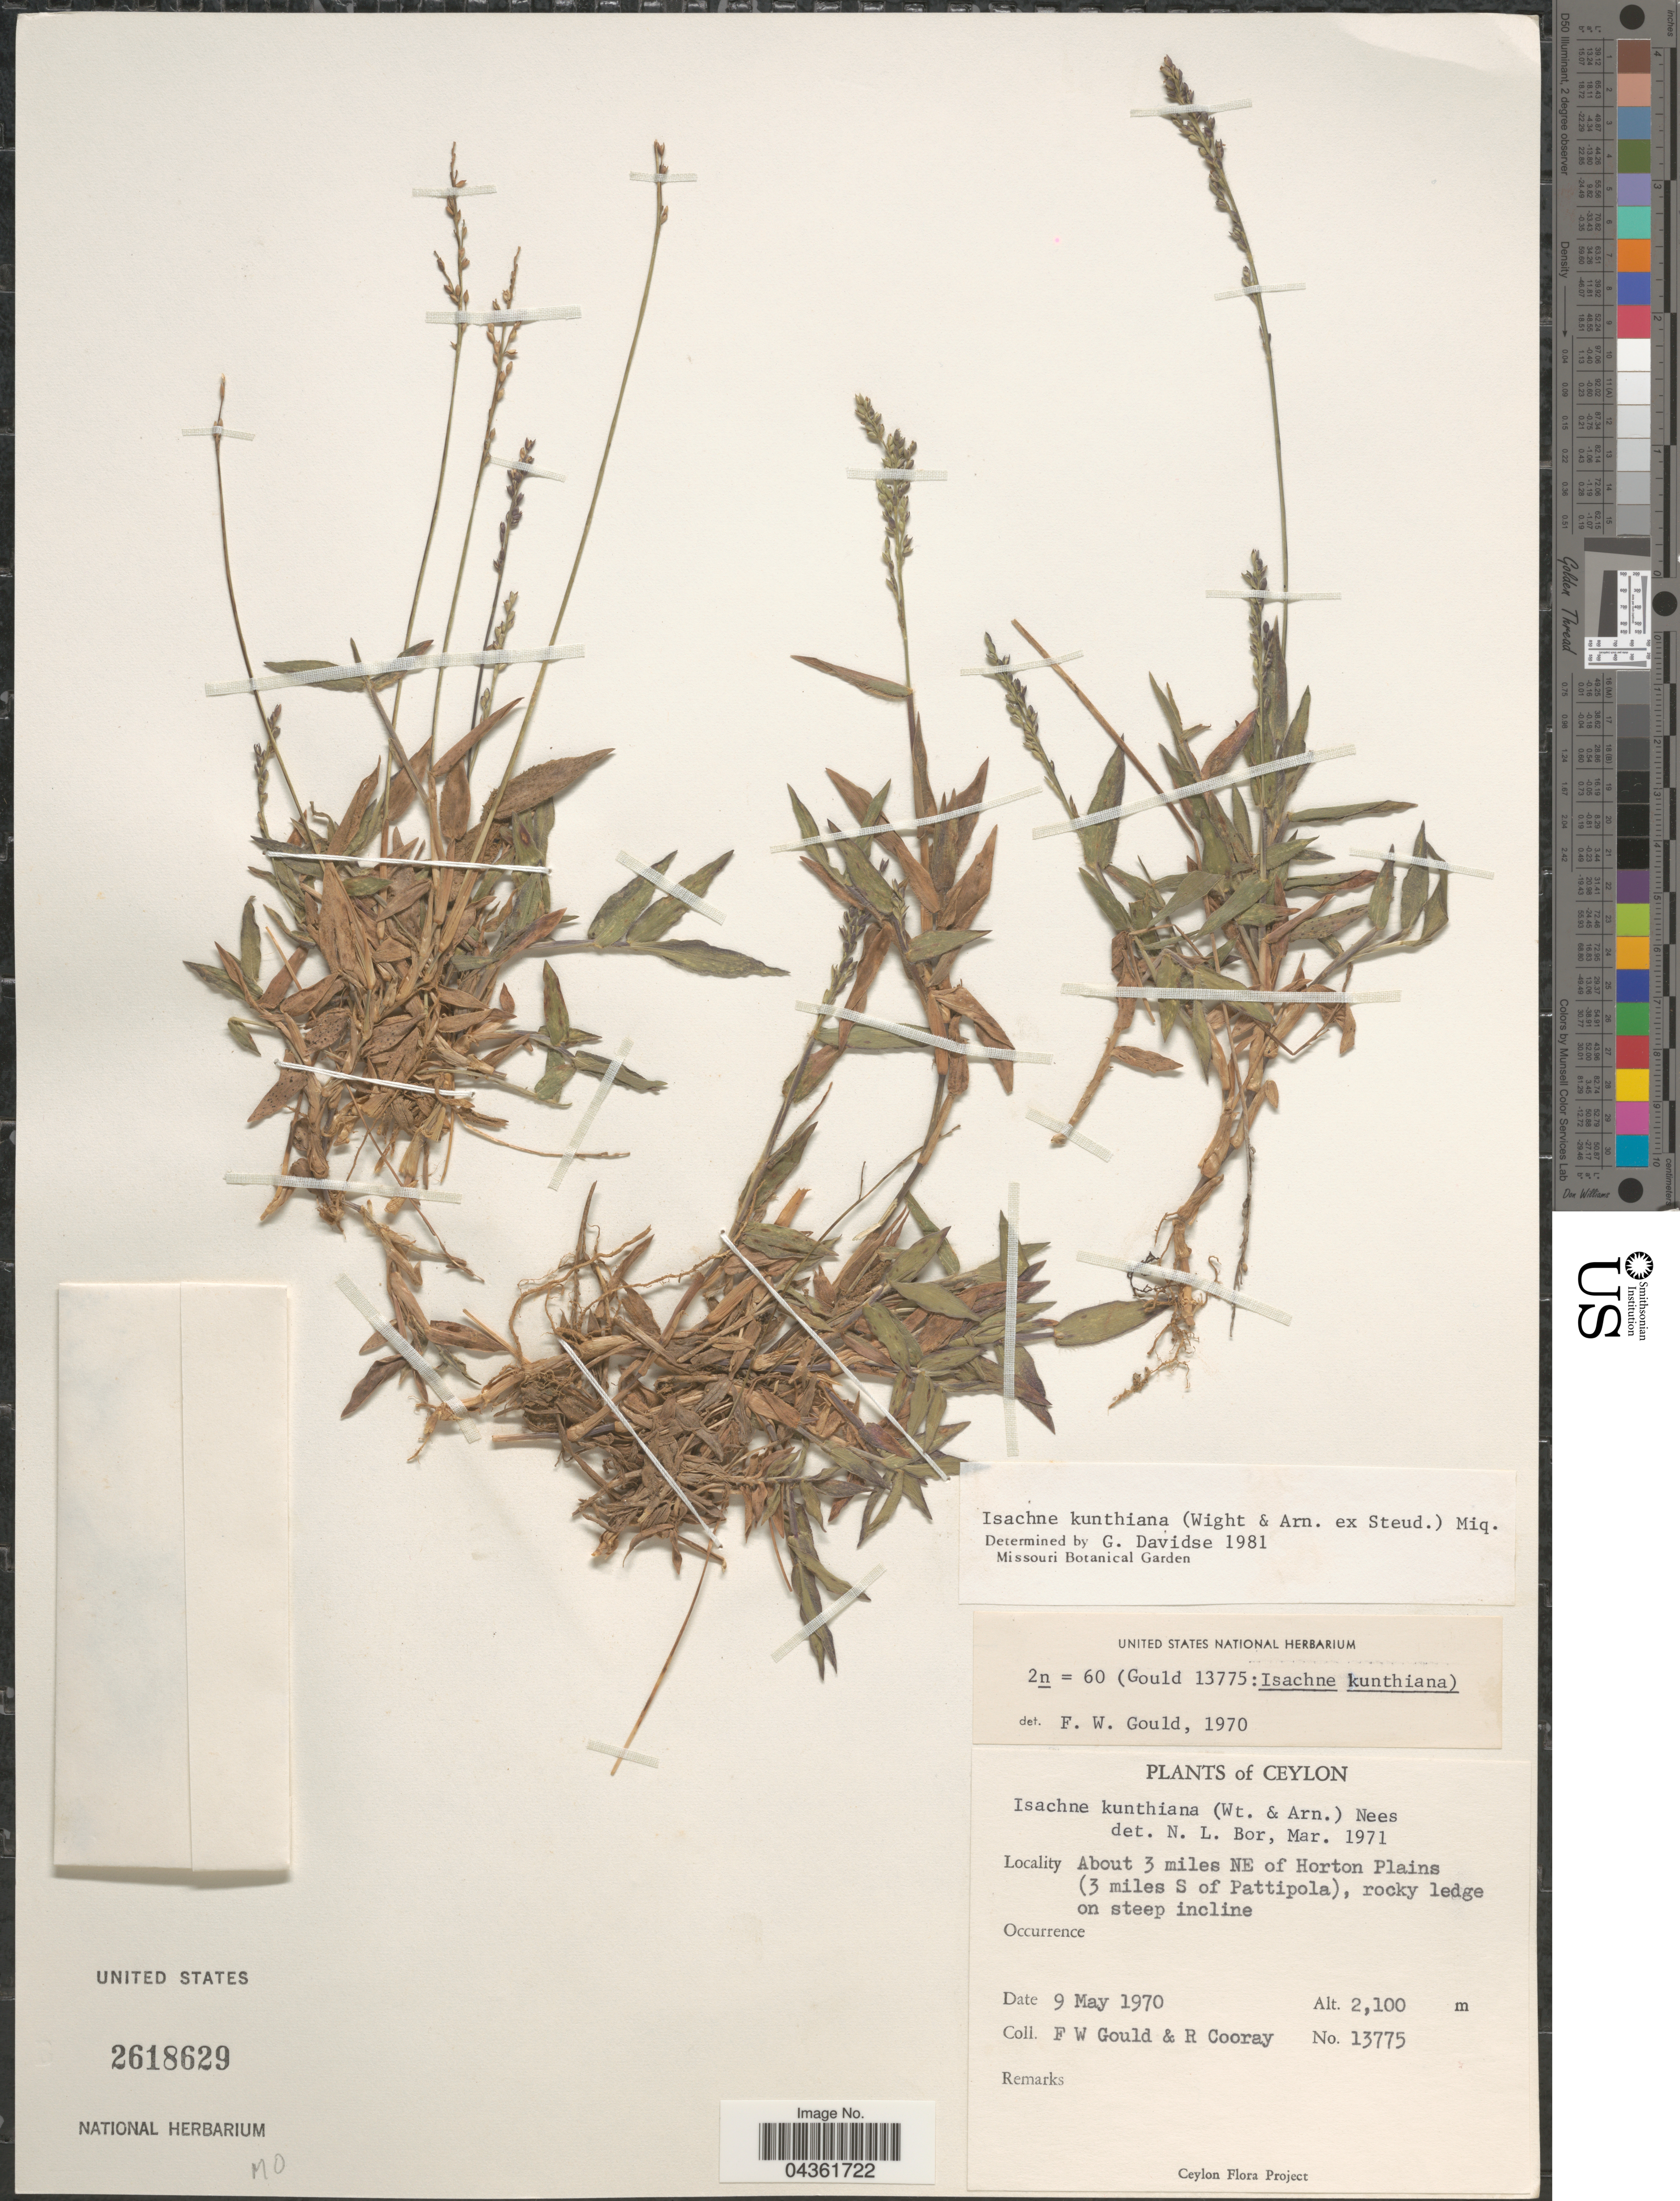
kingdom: Plantae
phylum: Tracheophyta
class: Liliopsida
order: Poales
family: Poaceae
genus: Isachne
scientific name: Isachne kunthiana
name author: (Wight & Arn. ex Steud.) Miq.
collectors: F. W. Gould & R. Cooray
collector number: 13775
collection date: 1970-05-09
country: Sri Lanka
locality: Ceylon. About 3 miles NE of Horton Plains (3 miles S of Pattipola).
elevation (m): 2100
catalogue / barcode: US 2618629